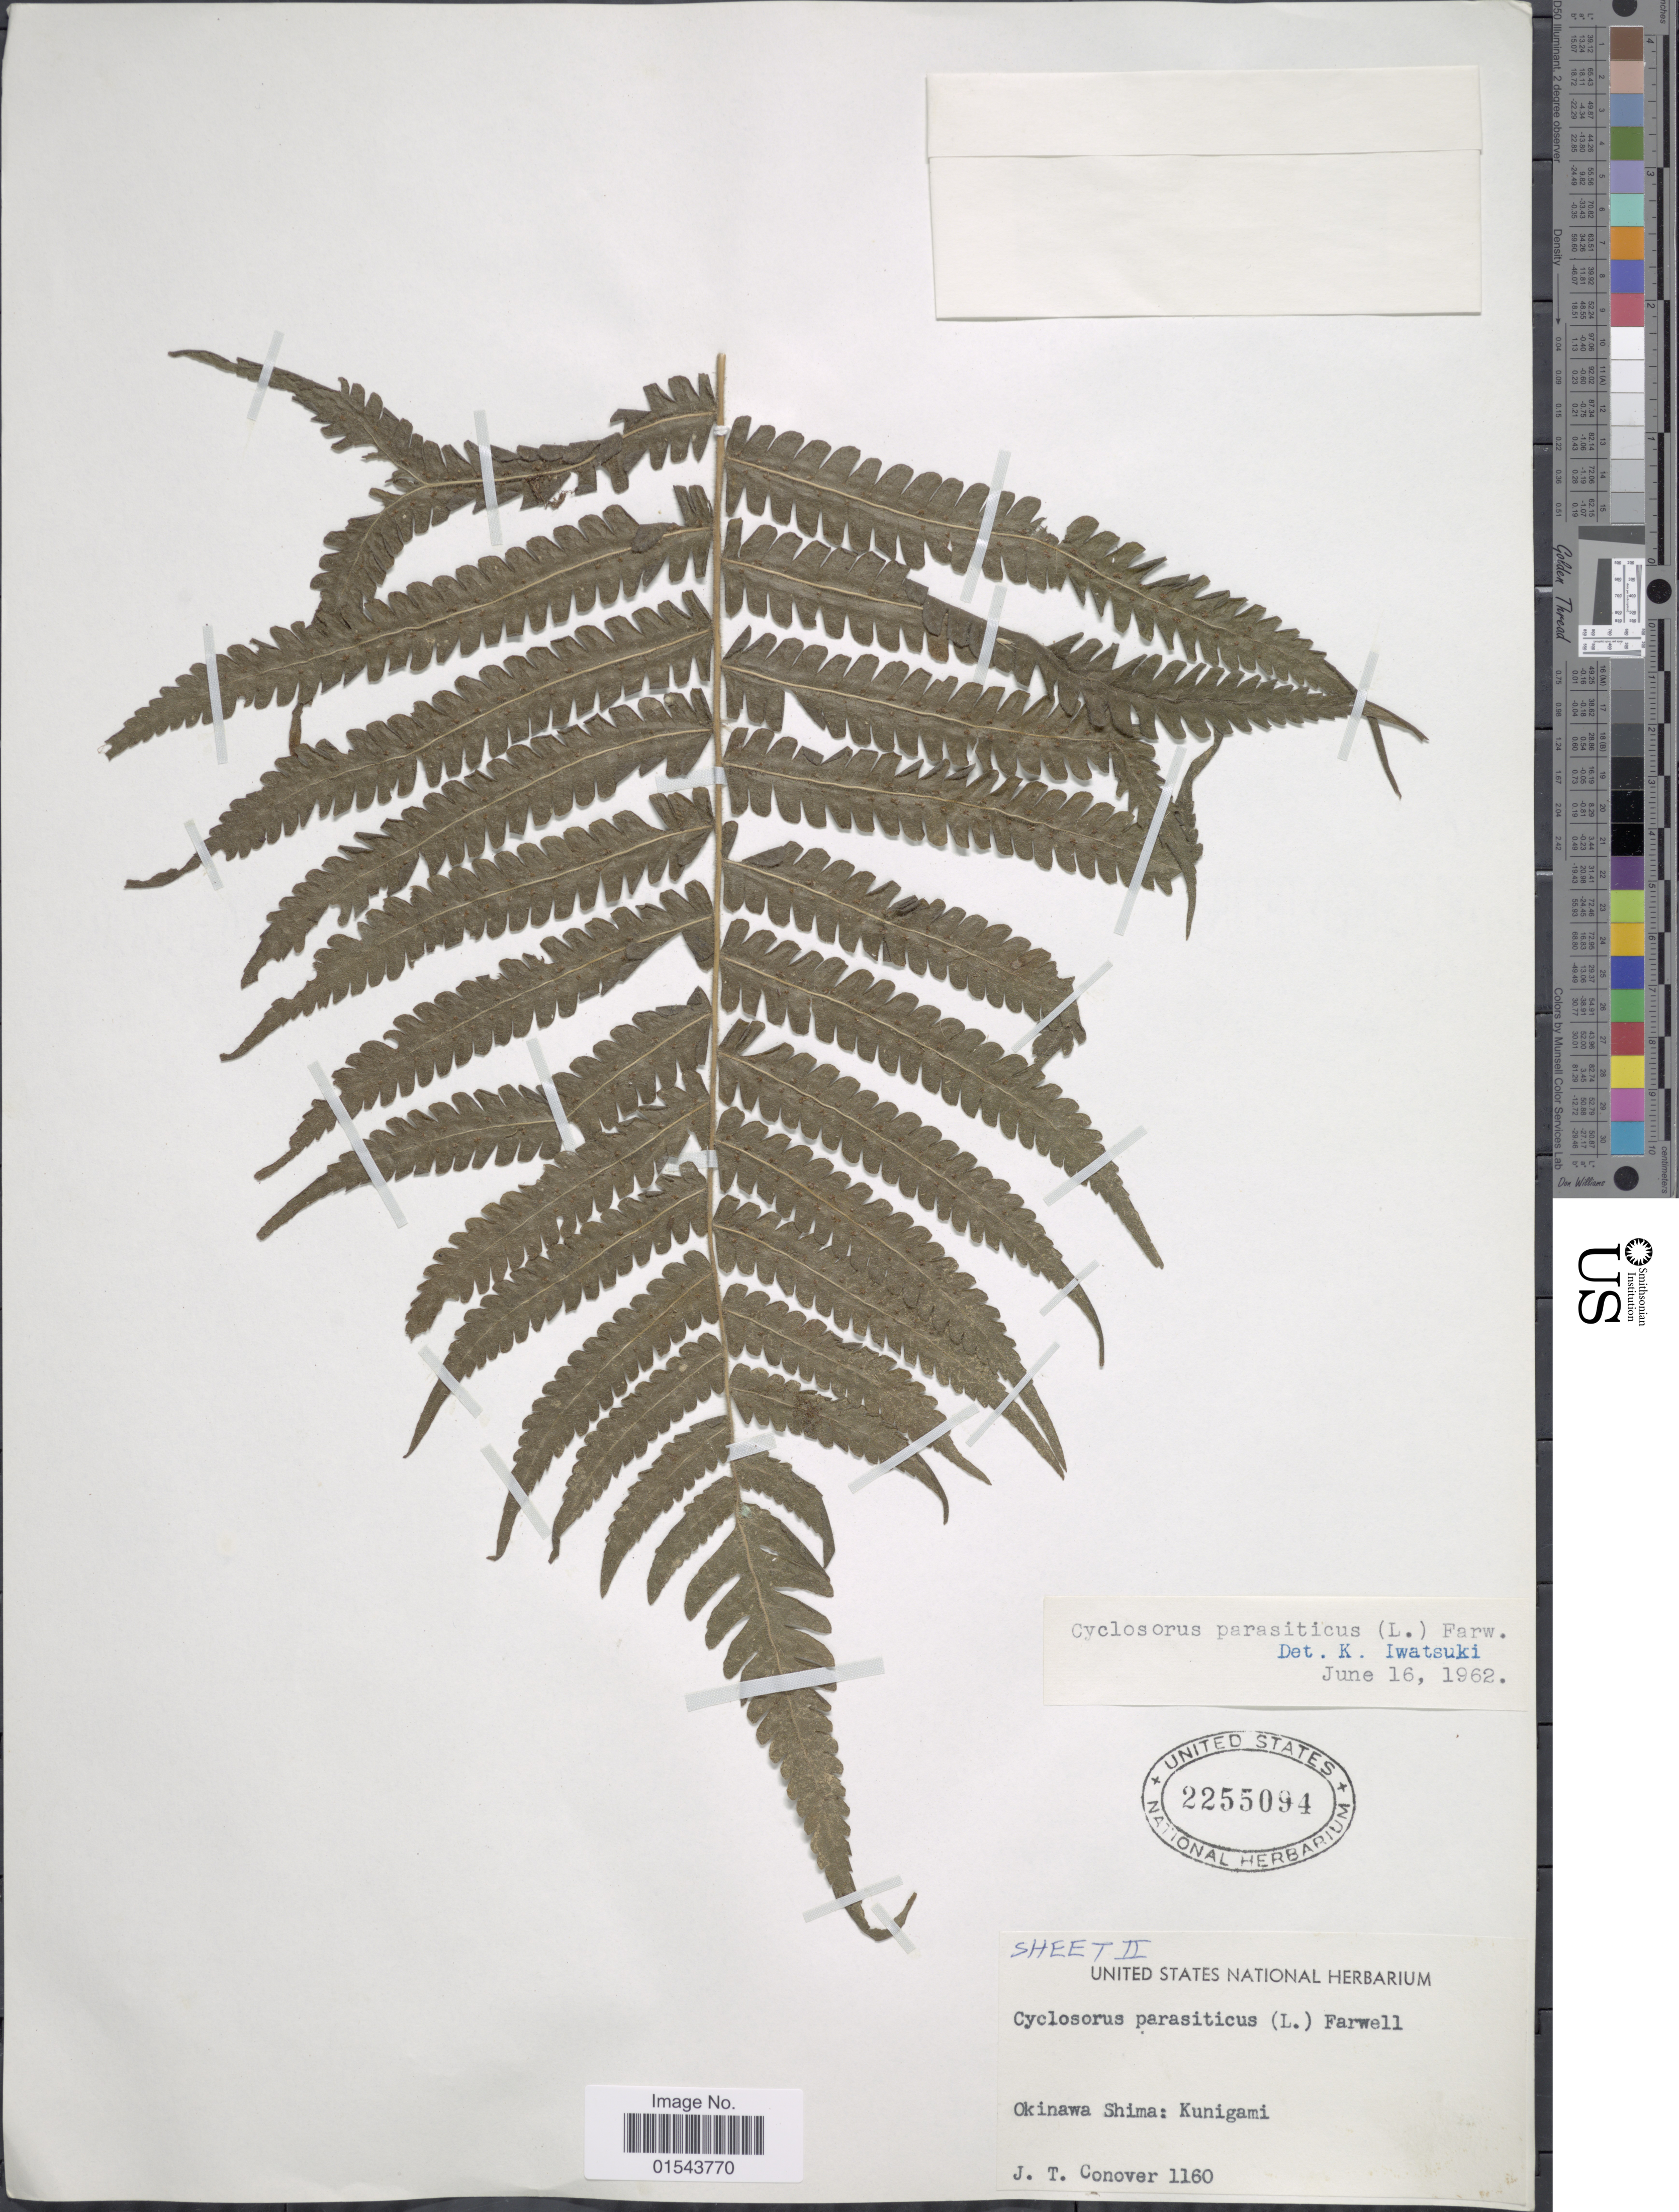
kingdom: Plantae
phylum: Tracheophyta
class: Polypodiopsida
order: Polypodiales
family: Thelypteridaceae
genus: Christella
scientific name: Christella parasitica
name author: (L.) H. Lév.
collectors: J. T. Conover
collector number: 1160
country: Japan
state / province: Okinawa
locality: Okinawa Shima: Kunigami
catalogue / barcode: US 2255094